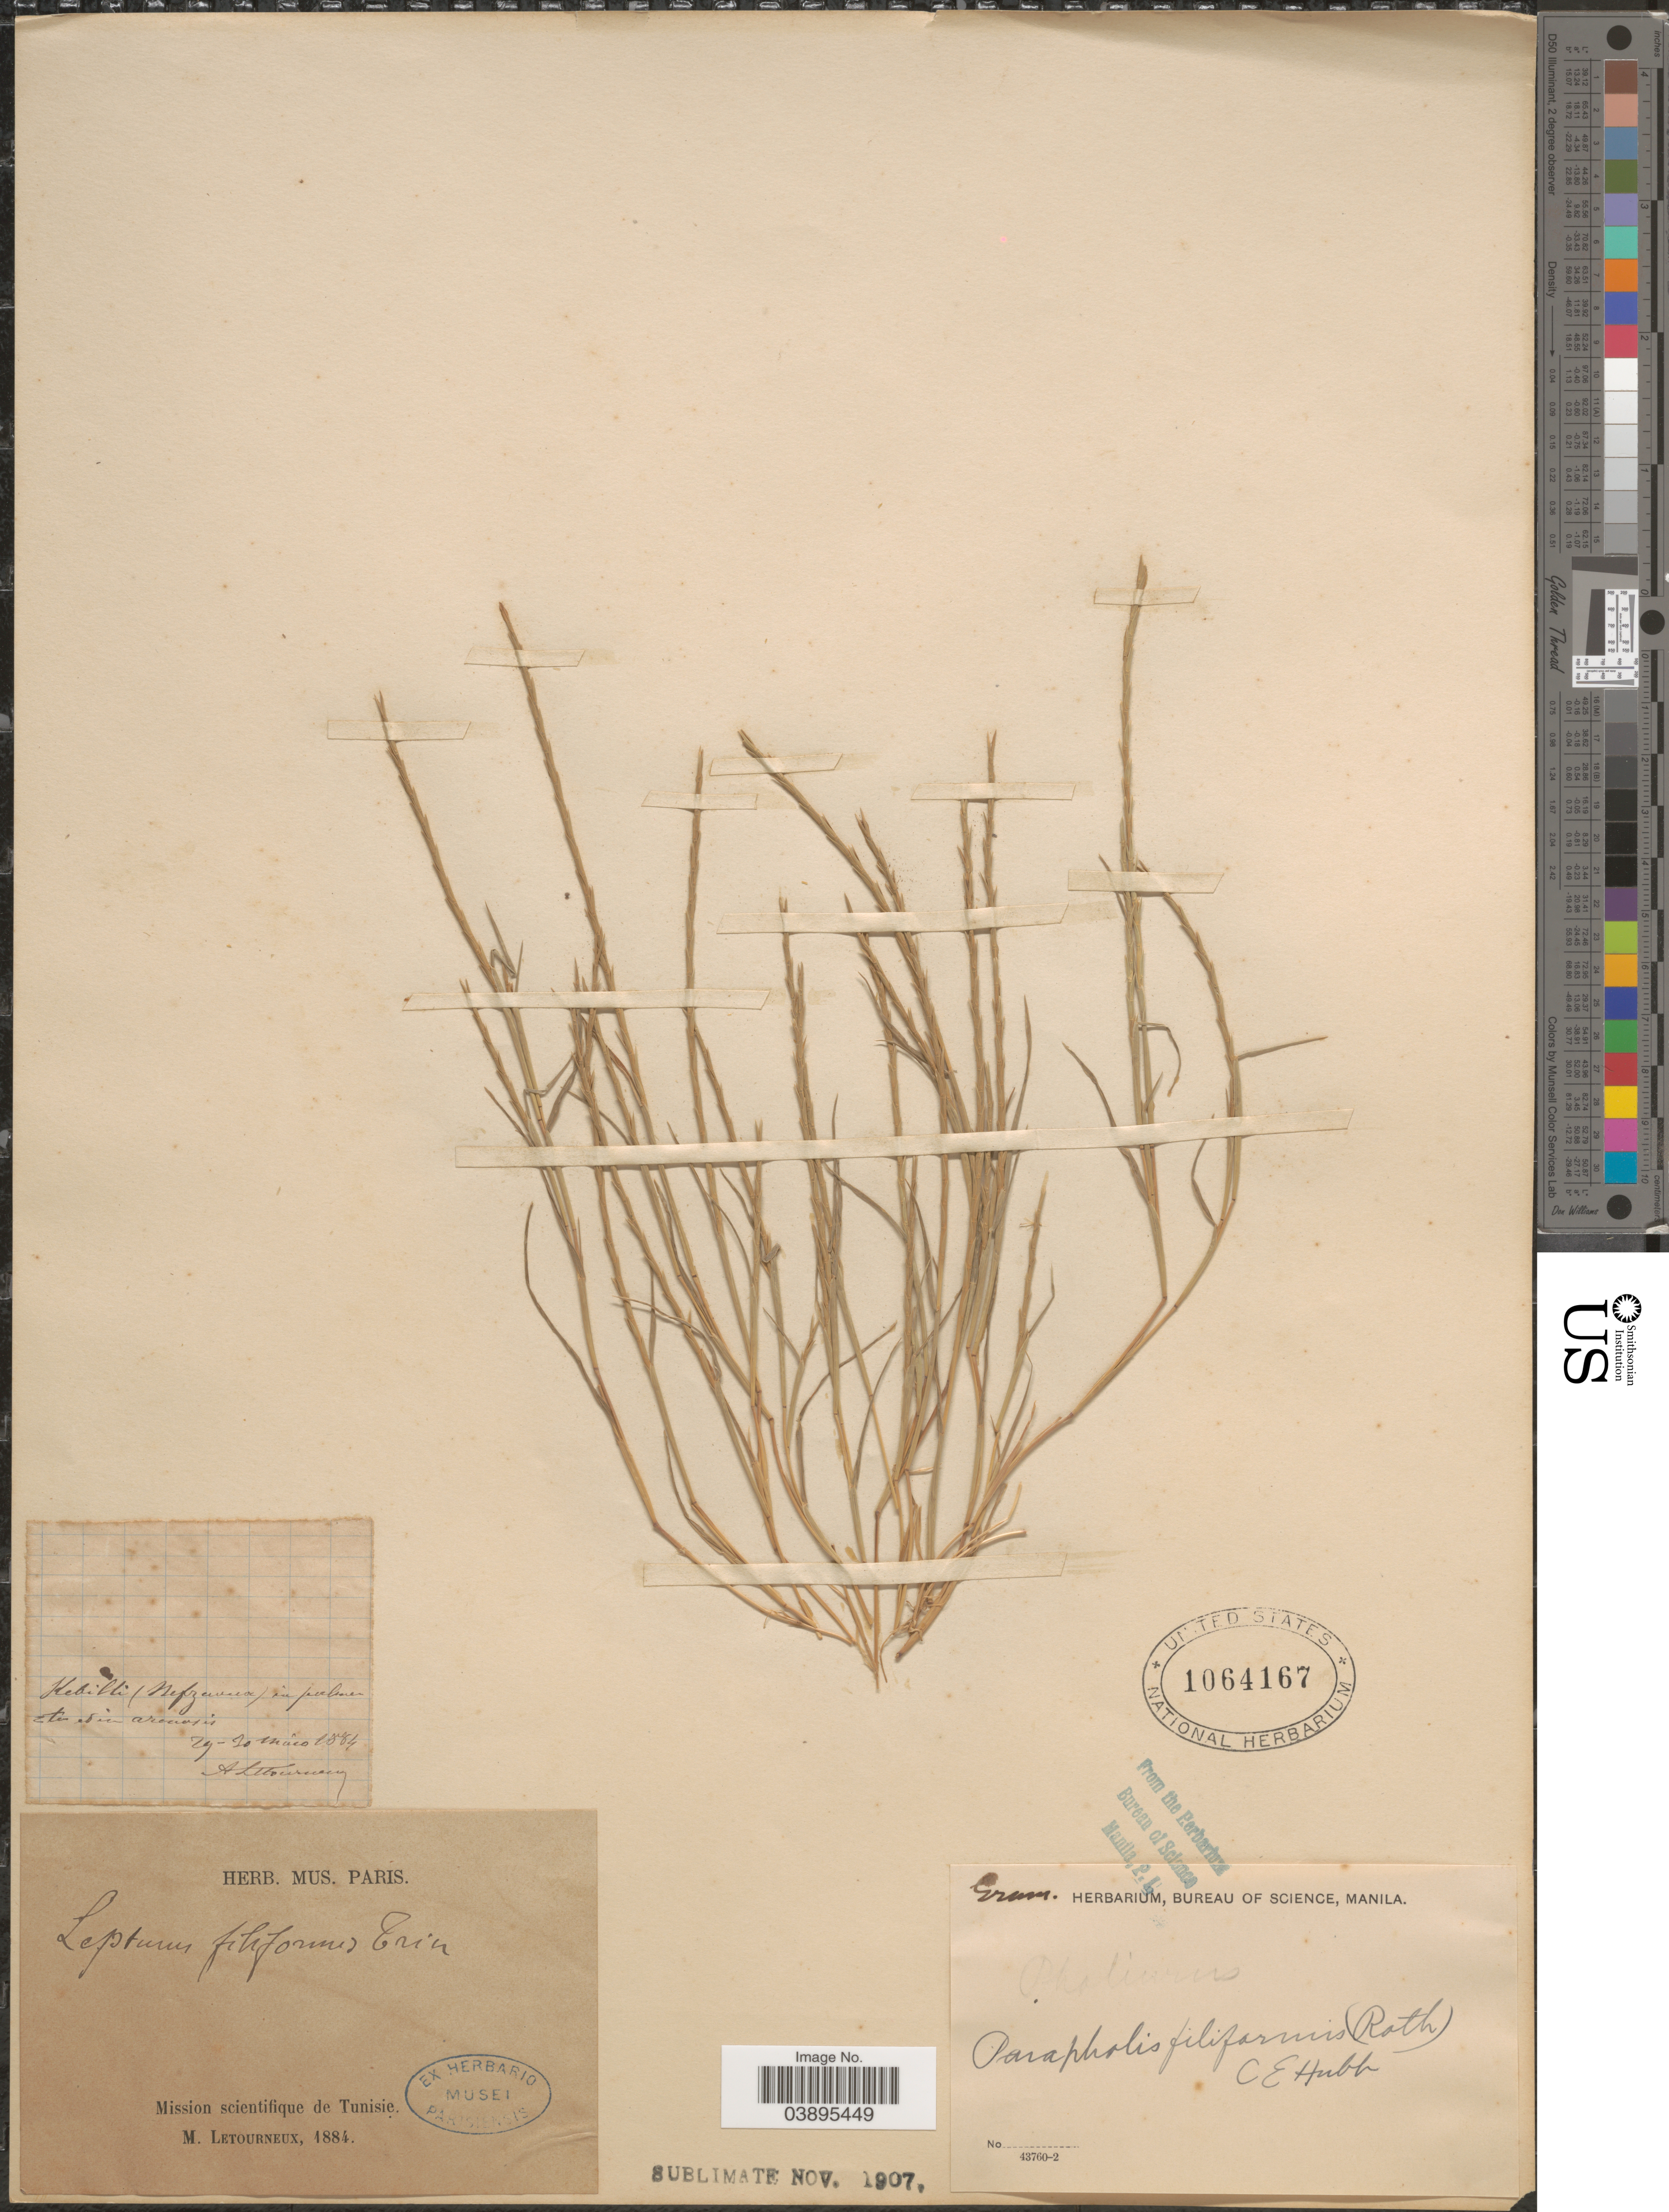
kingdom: Plantae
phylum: Tracheophyta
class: Liliopsida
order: Poales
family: Poaceae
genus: Parapholis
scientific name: Parapholis filiformis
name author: (Roth) C.E. Hubb.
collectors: A. Letourneux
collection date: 1884-05-29/1884-05-30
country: Tunisia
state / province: Kebili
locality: Nefzaoua. In pulmen et in arenosis.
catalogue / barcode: US 1064167